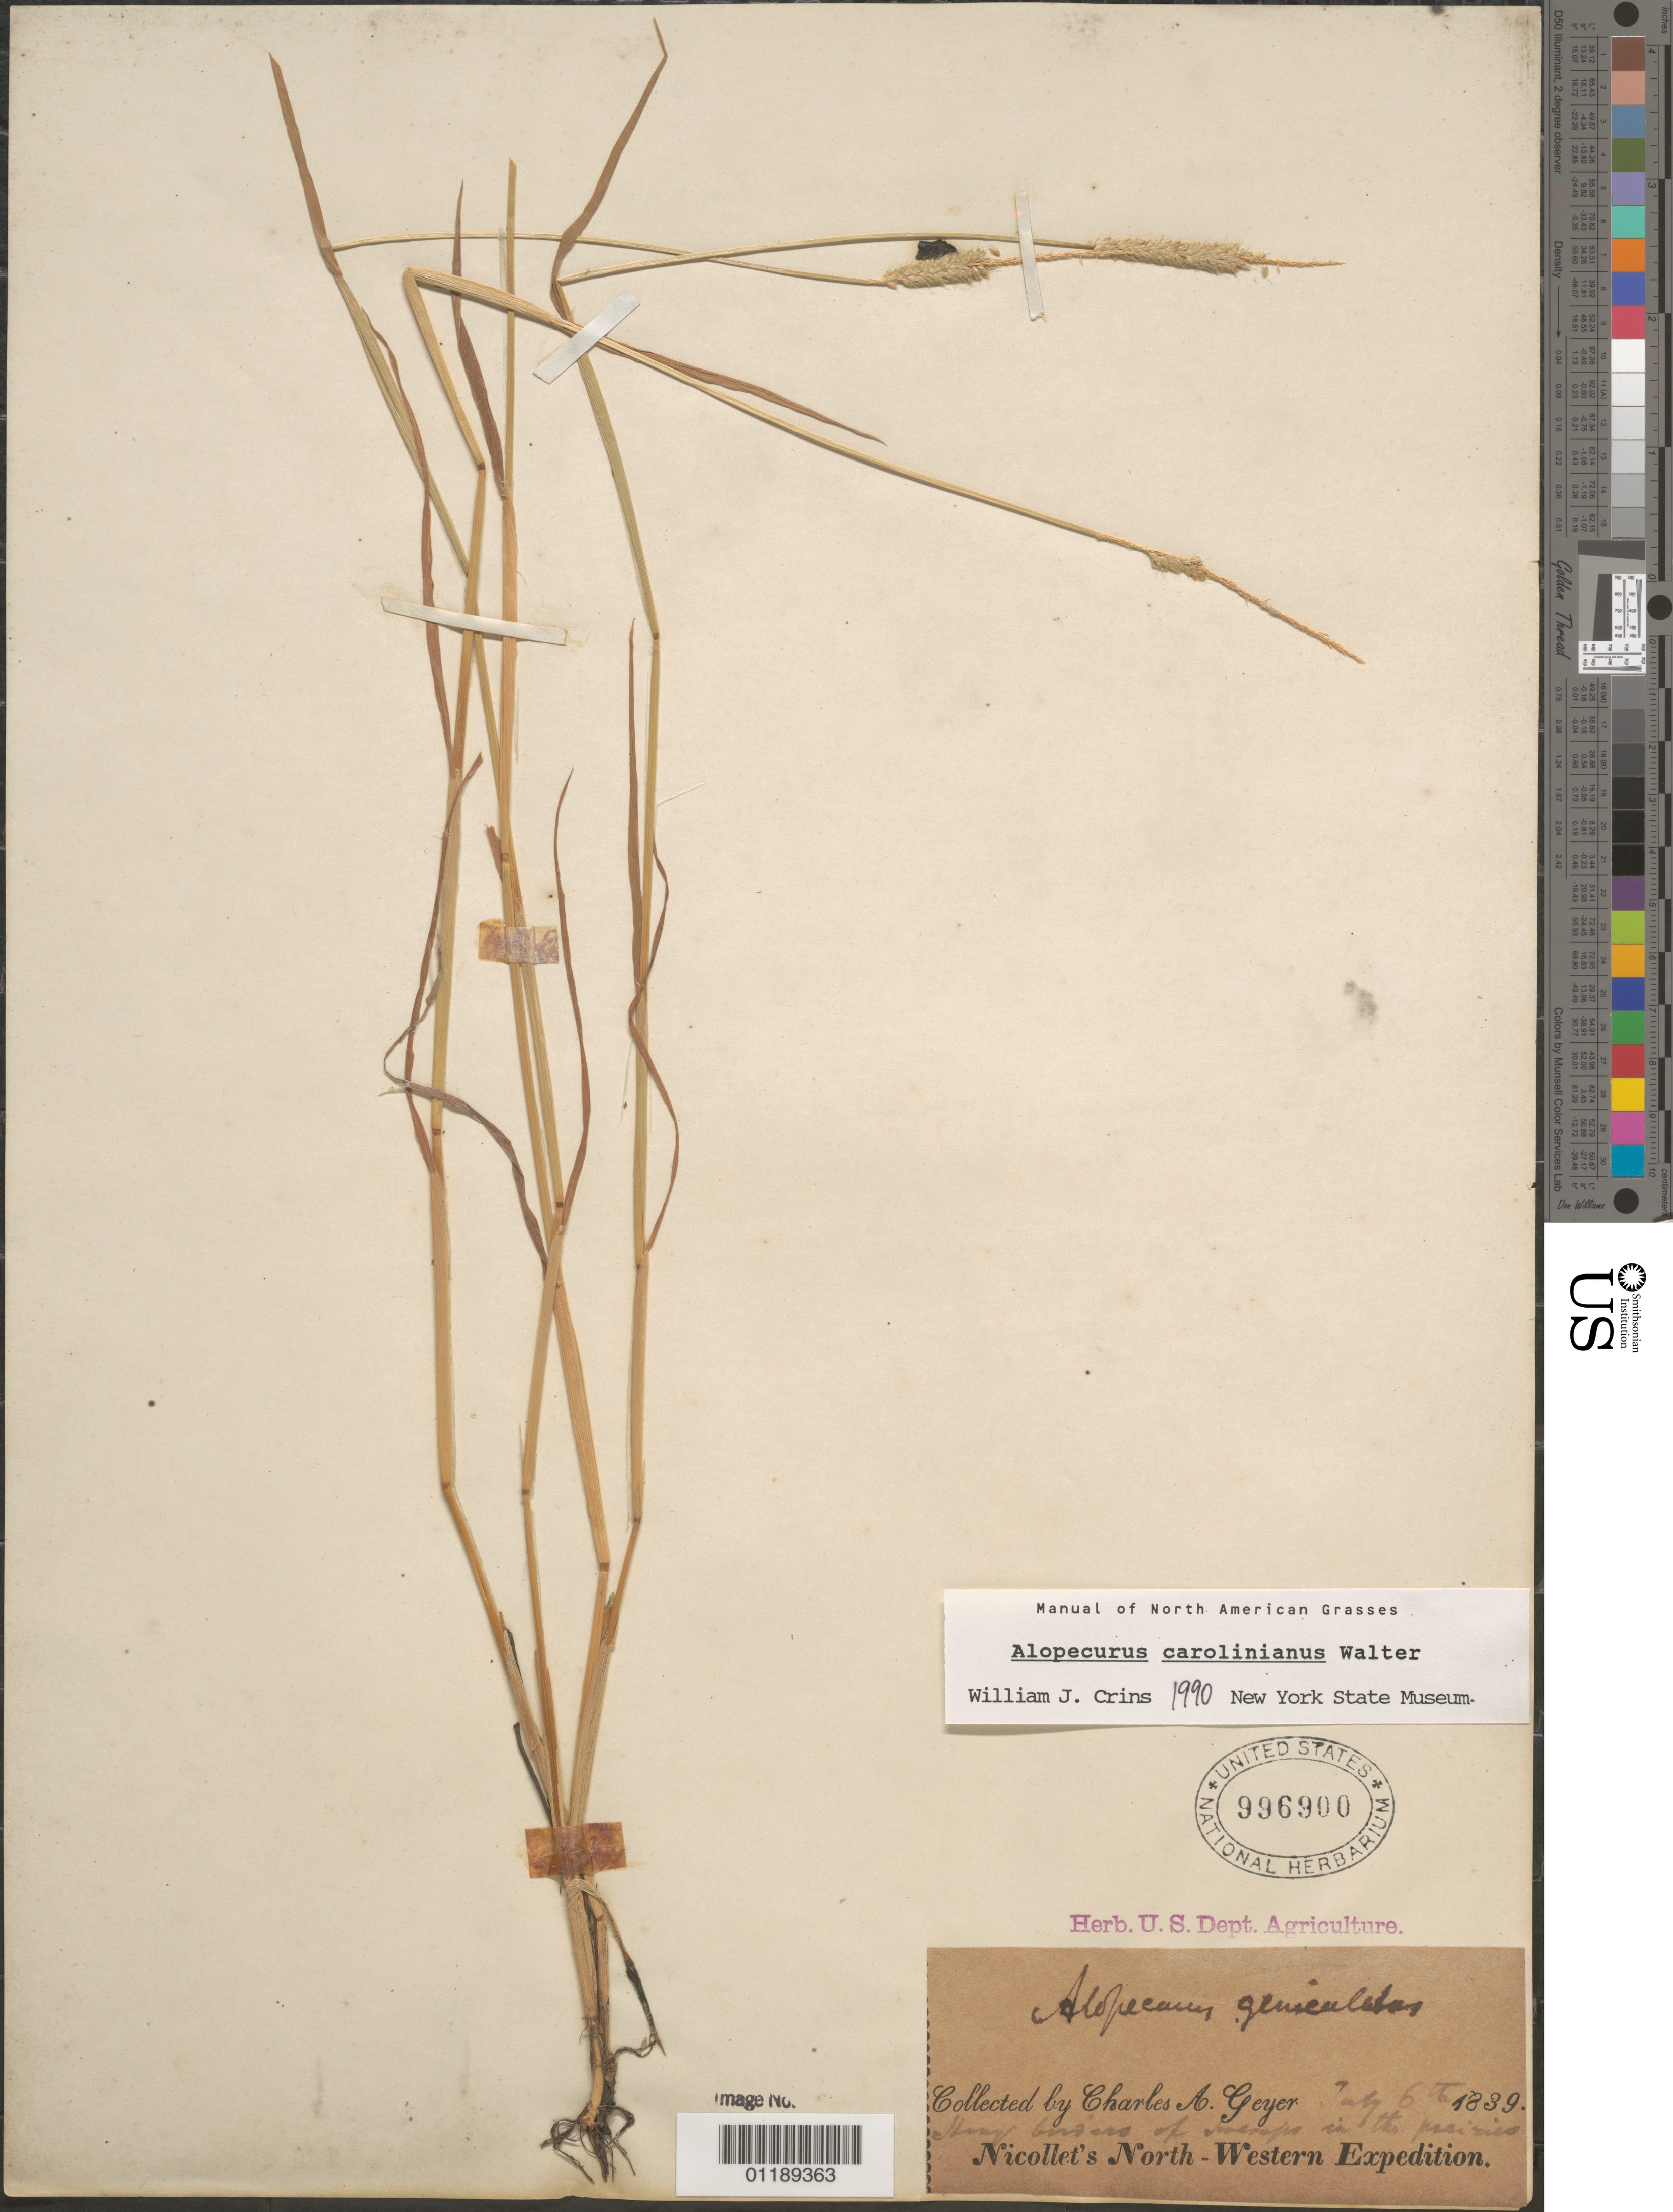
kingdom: Plantae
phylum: Tracheophyta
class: Liliopsida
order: Poales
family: Poaceae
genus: Alopecurus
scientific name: Alopecurus carolinianus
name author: Walter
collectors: C. A. Geyer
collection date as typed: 06 Jul 1839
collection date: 1839-07-06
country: United States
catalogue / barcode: US 996900